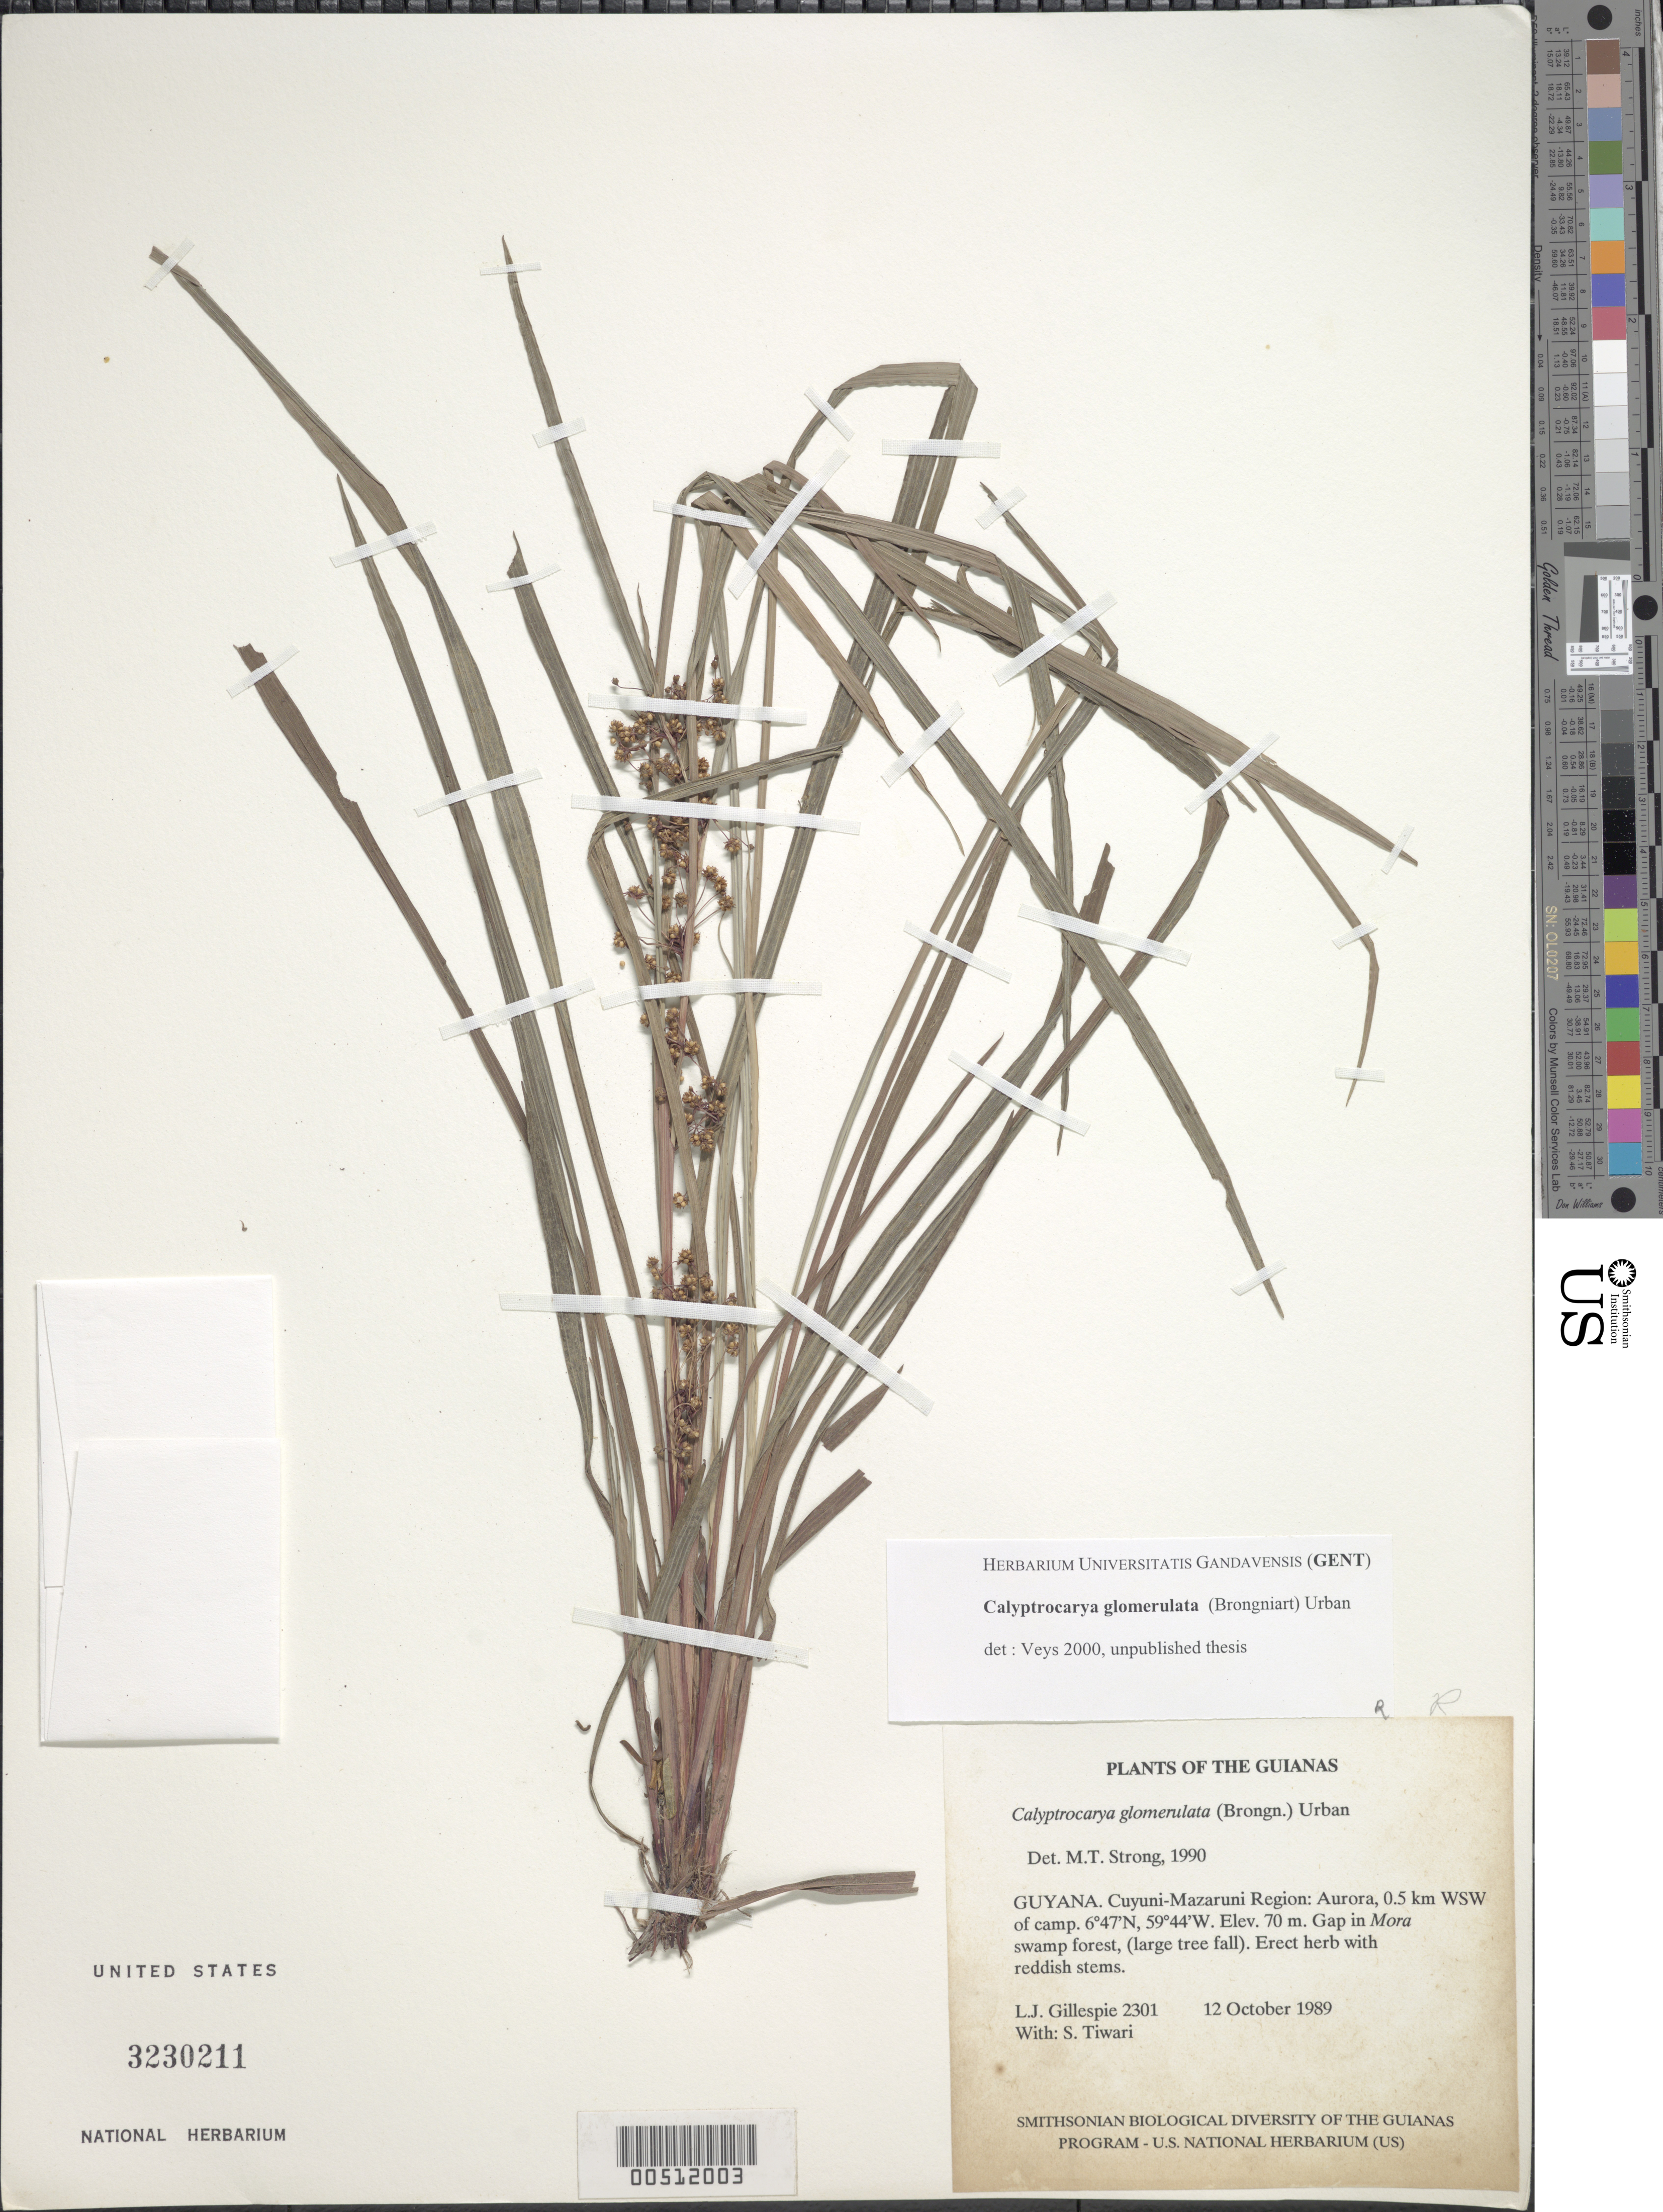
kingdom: Plantae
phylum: Tracheophyta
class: Liliopsida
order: Poales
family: Cyperaceae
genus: Calyptrocarya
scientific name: Calyptrocarya glomerulata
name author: (Brongn.) Urb.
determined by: Strong, M. T., (US), Smithsonian Institution - National Museum of Natural History (UNITED STATES)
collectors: L. J. Gillespie & S. Tiwari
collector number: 2301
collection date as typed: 12 October 1989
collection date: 1989-10-12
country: Guyana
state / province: Cuyuni-Mazaruni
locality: Aurora, 0.5 km WSW of camp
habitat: Gap in Mora swamp forest, (large tree fall)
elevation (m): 70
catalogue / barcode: US 3230211